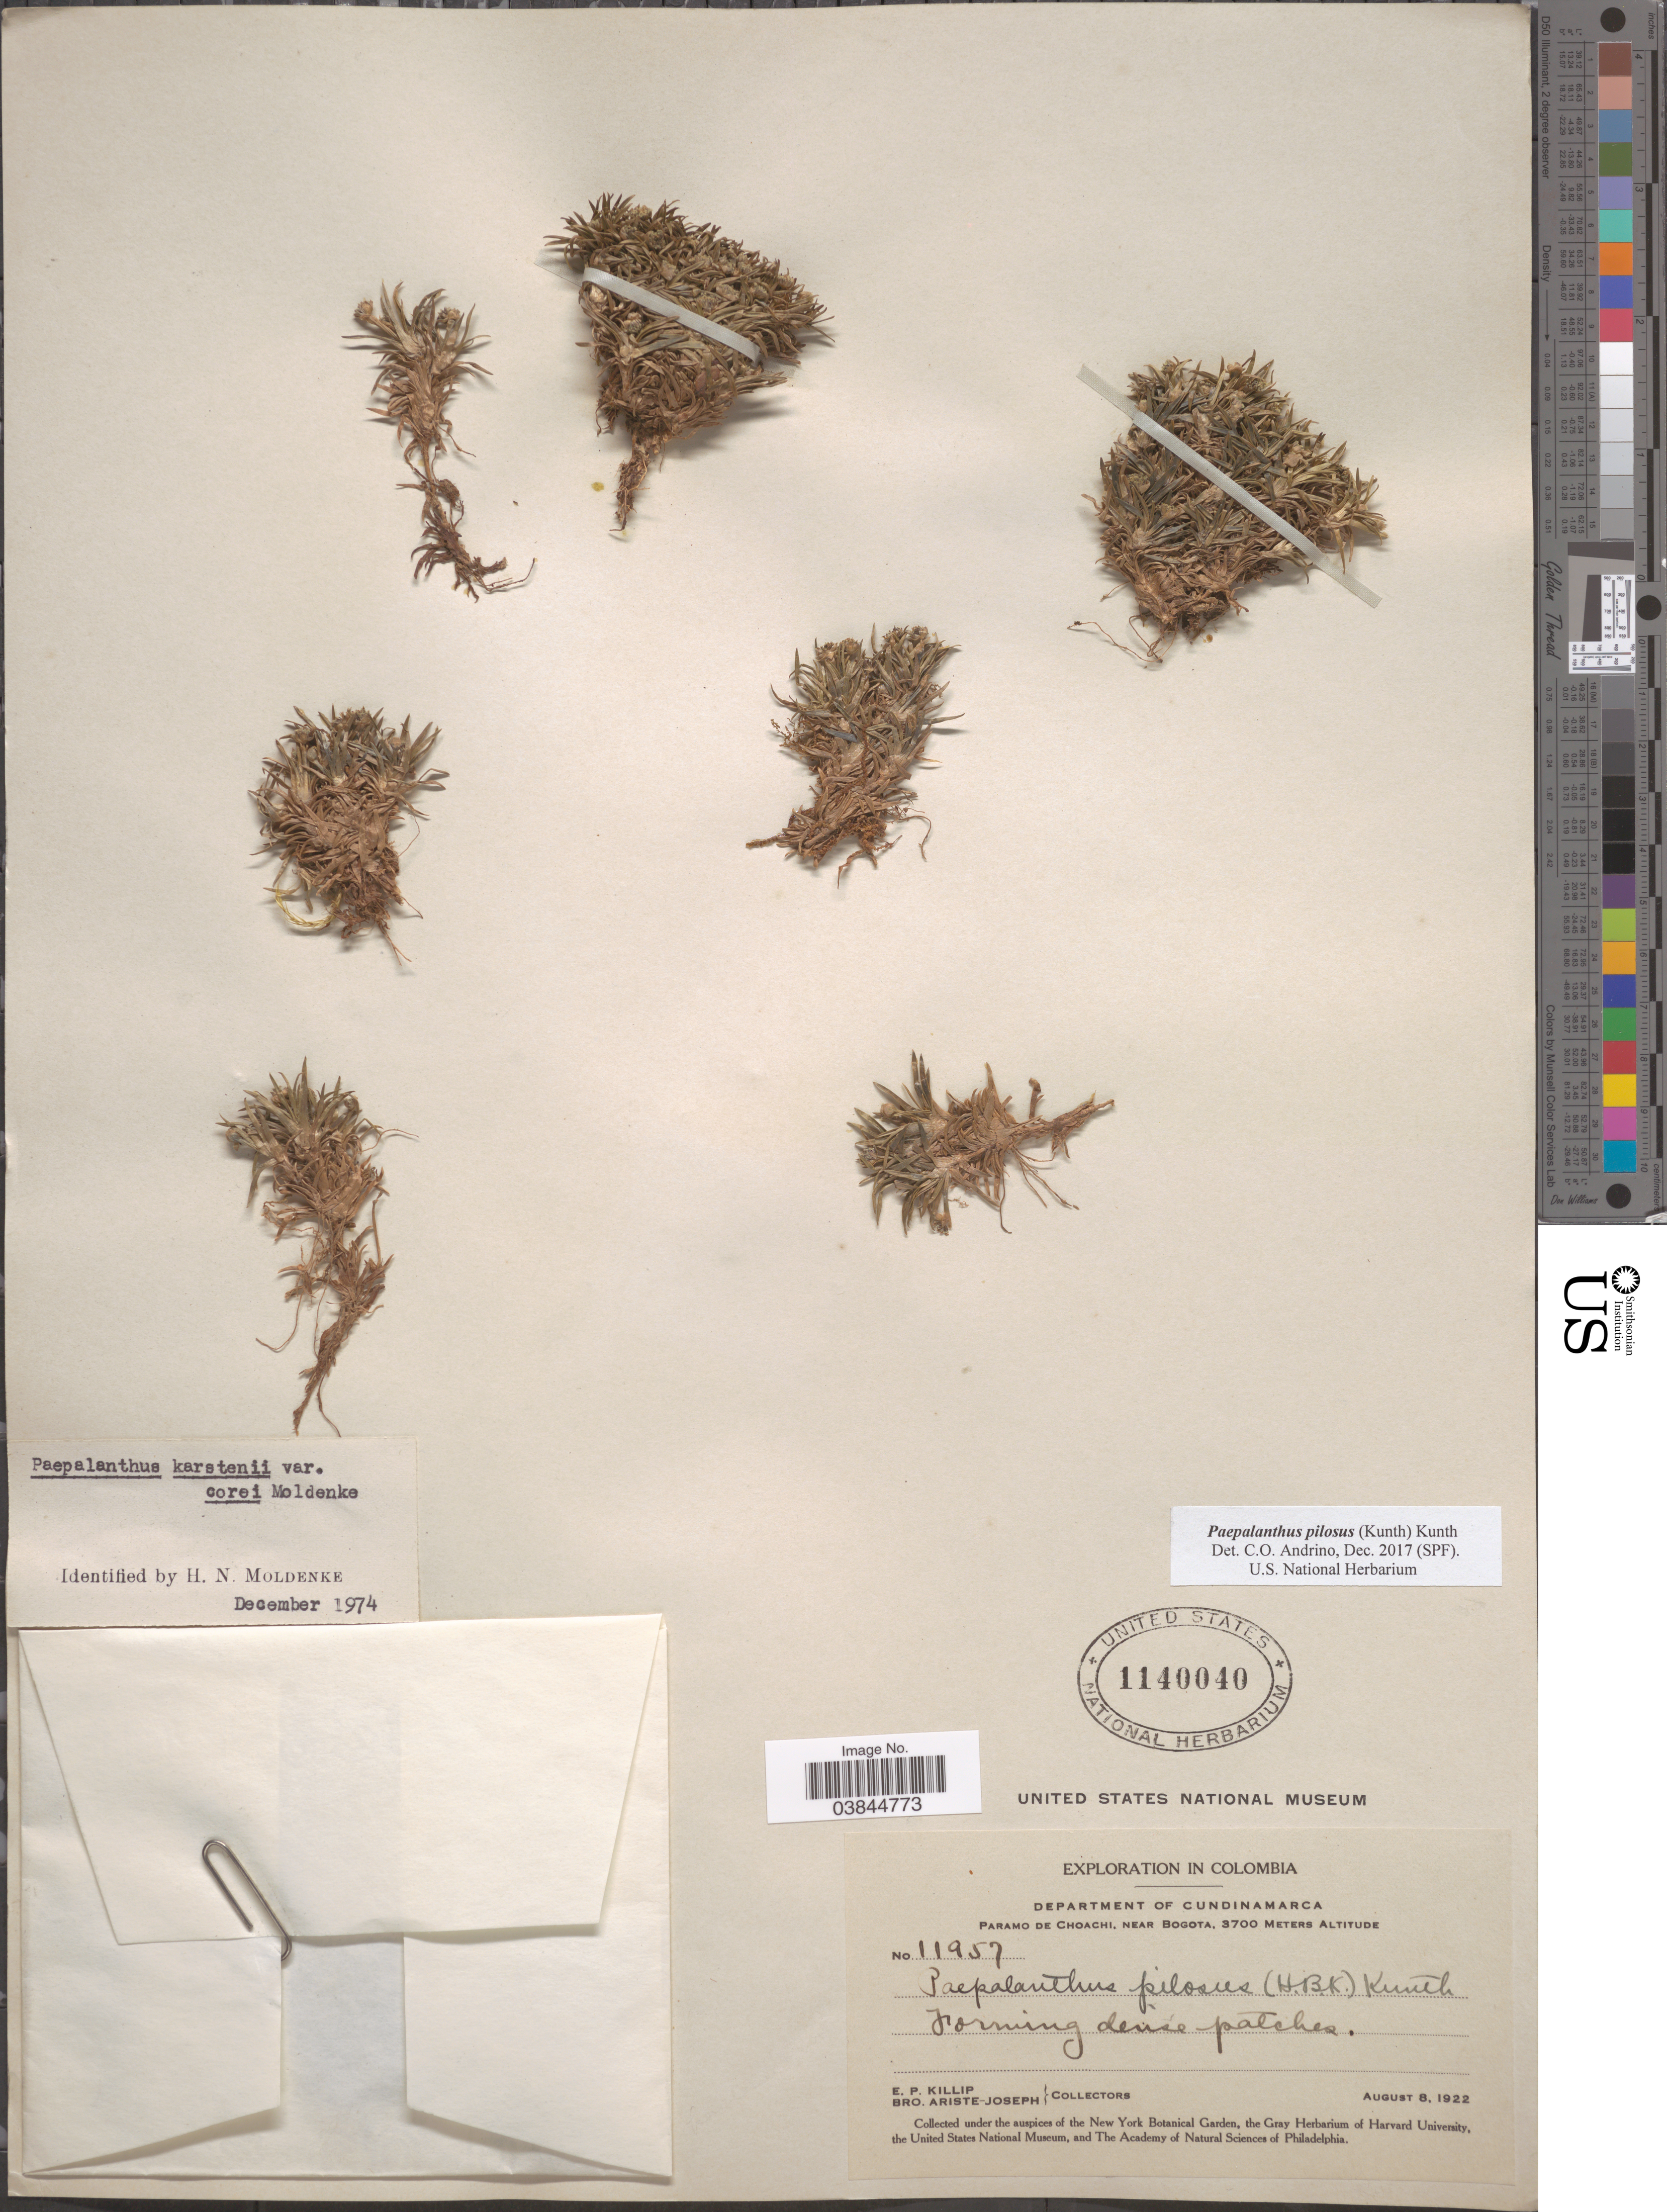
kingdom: Plantae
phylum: Tracheophyta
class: Liliopsida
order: Poales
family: Eriocaulaceae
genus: Paepalanthus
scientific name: Paepalanthus pilosus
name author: (Kunth) Kunth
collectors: E. P. Killip & Bro. Ariste-Joseph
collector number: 11957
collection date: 1922-08-08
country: Colombia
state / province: Cundinamarca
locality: Department of Cundinamarca. Paramo de Choachi, near Bogota.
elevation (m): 3700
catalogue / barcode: US 1140040